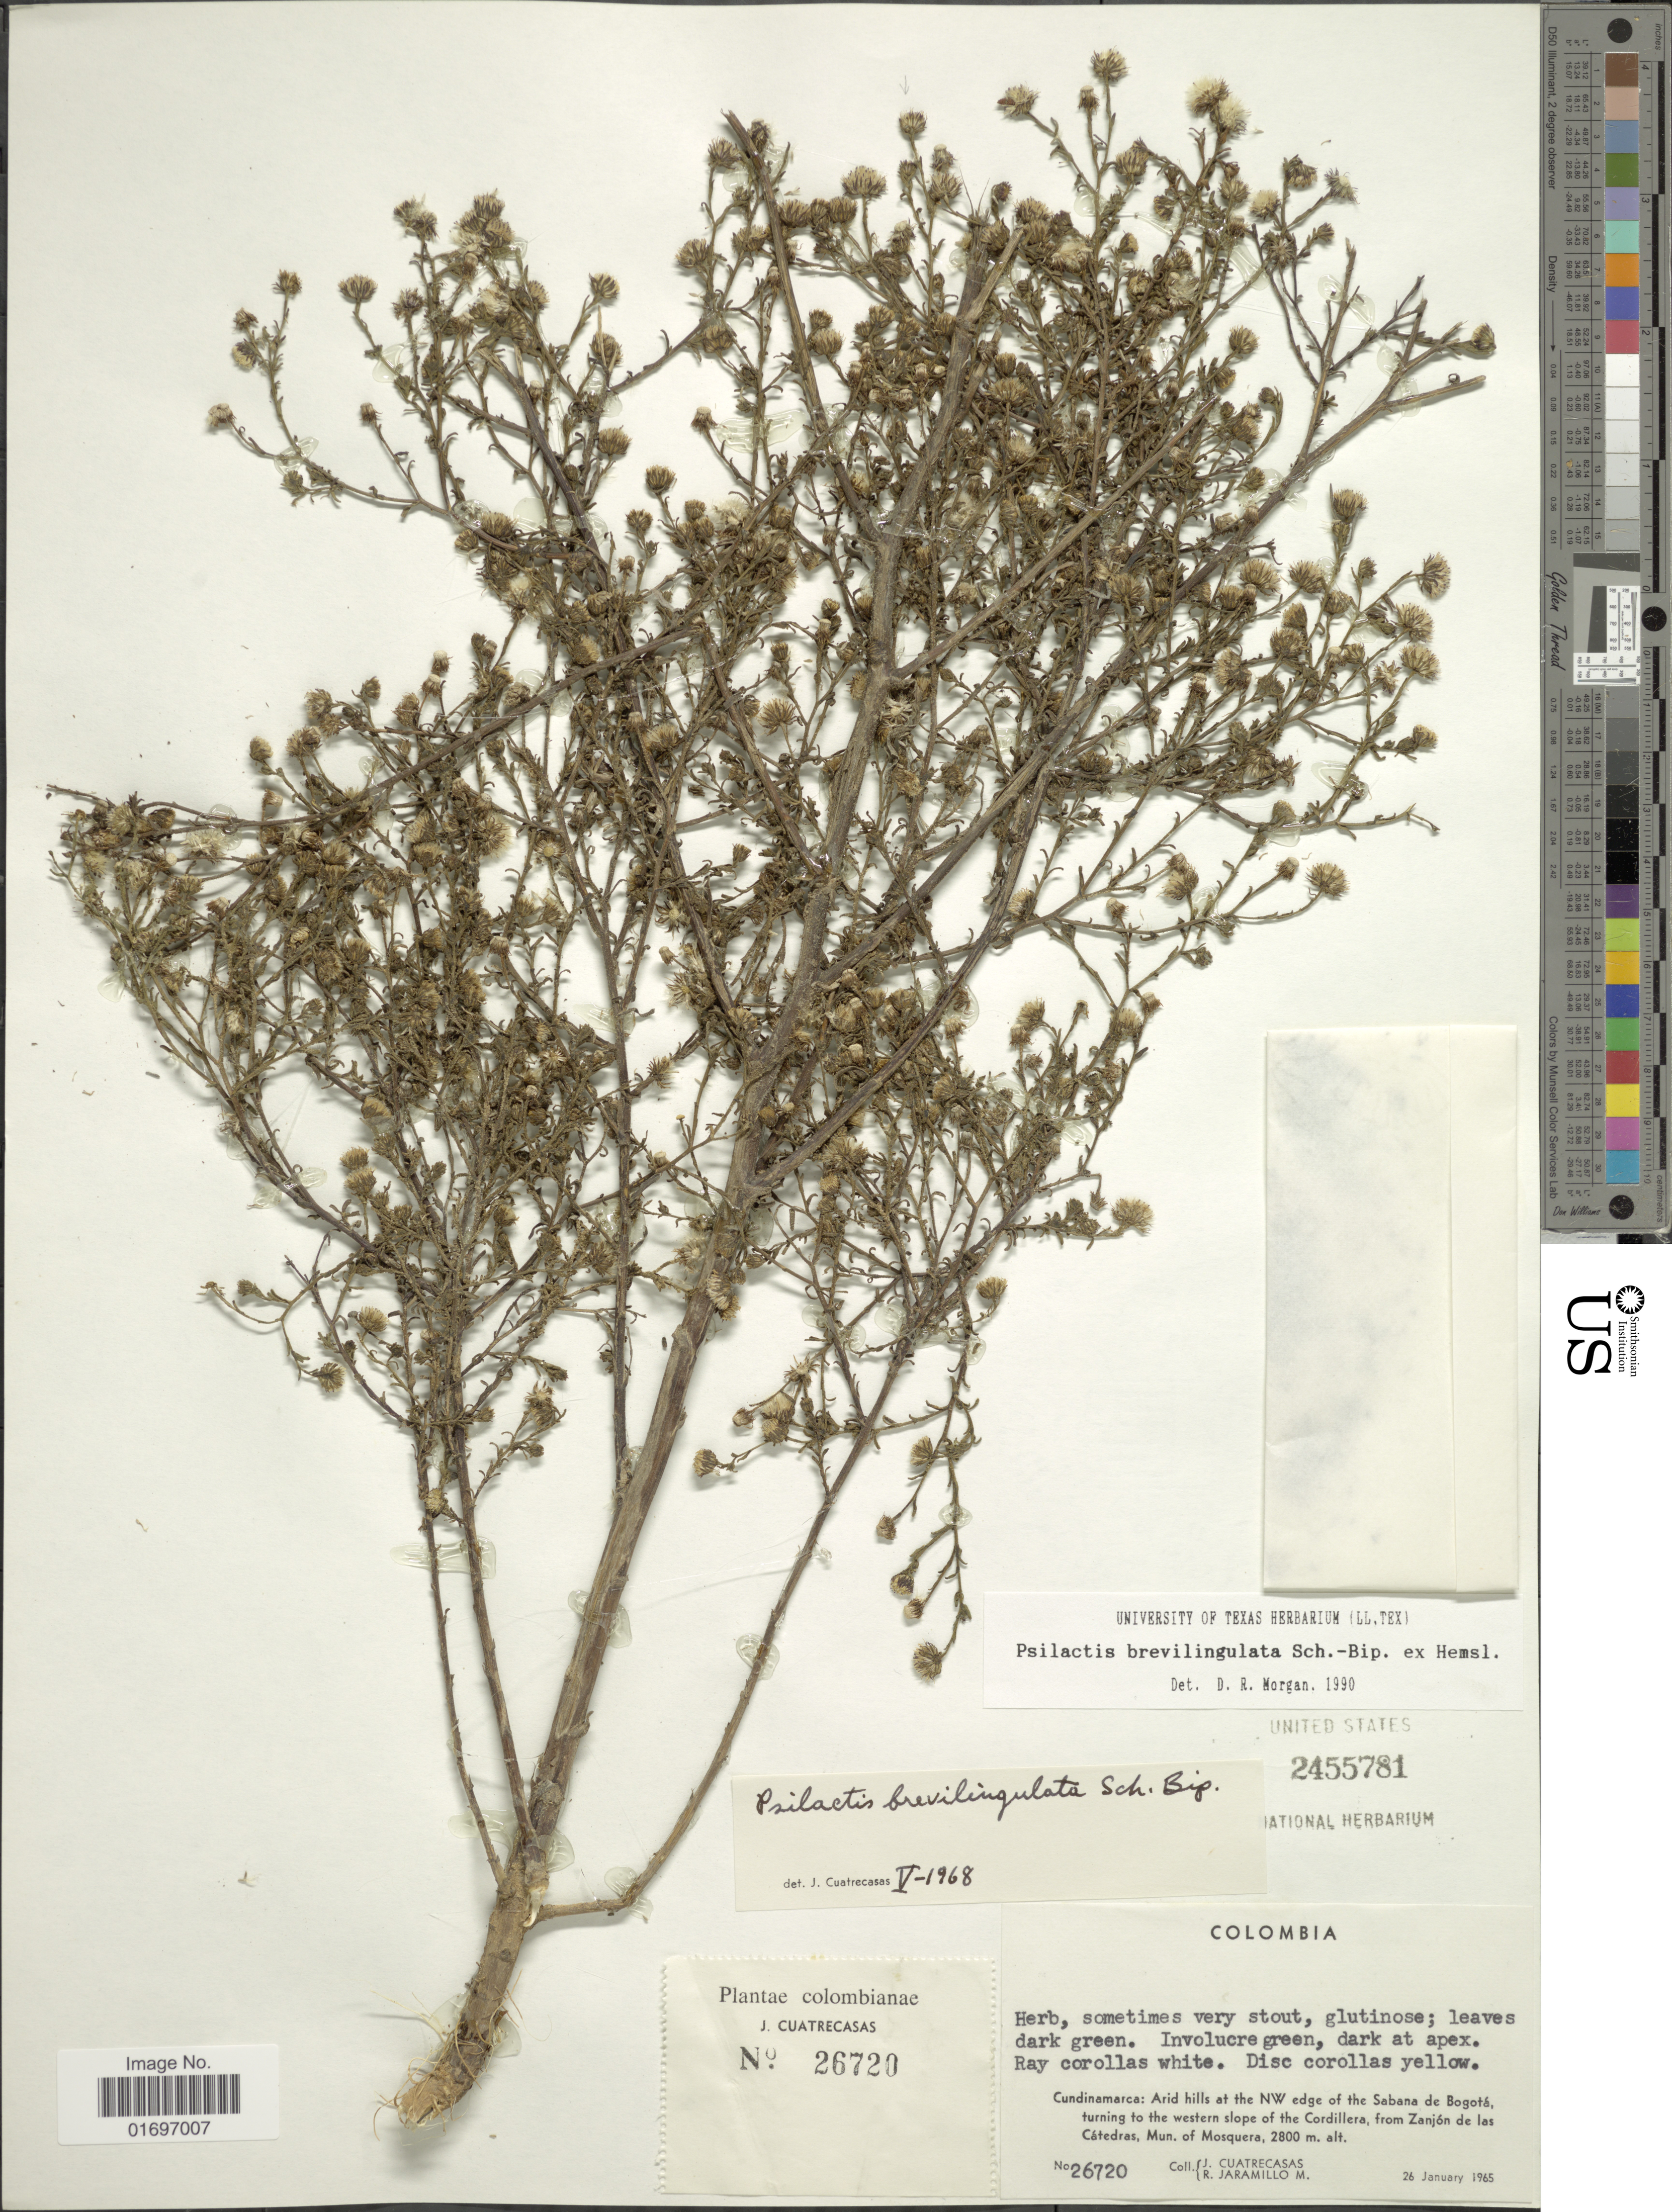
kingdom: Plantae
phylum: Tracheophyta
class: Magnoliopsida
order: Asterales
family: Asteraceae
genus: Psilactis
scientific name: Psilactis brevilingulata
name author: Sch. Bip. ex Hemsl.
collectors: J. Cuatrecasas & R. Jaramillo M.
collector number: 26720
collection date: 1965-01-26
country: Colombia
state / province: Cundinamarca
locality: Cundinamarca: Arid hills at the NW edge of the Sabana de Bogotá, turning to the western slope of the Cordillera, from Zanjón de las Cátedras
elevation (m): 2800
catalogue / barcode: US 2455781